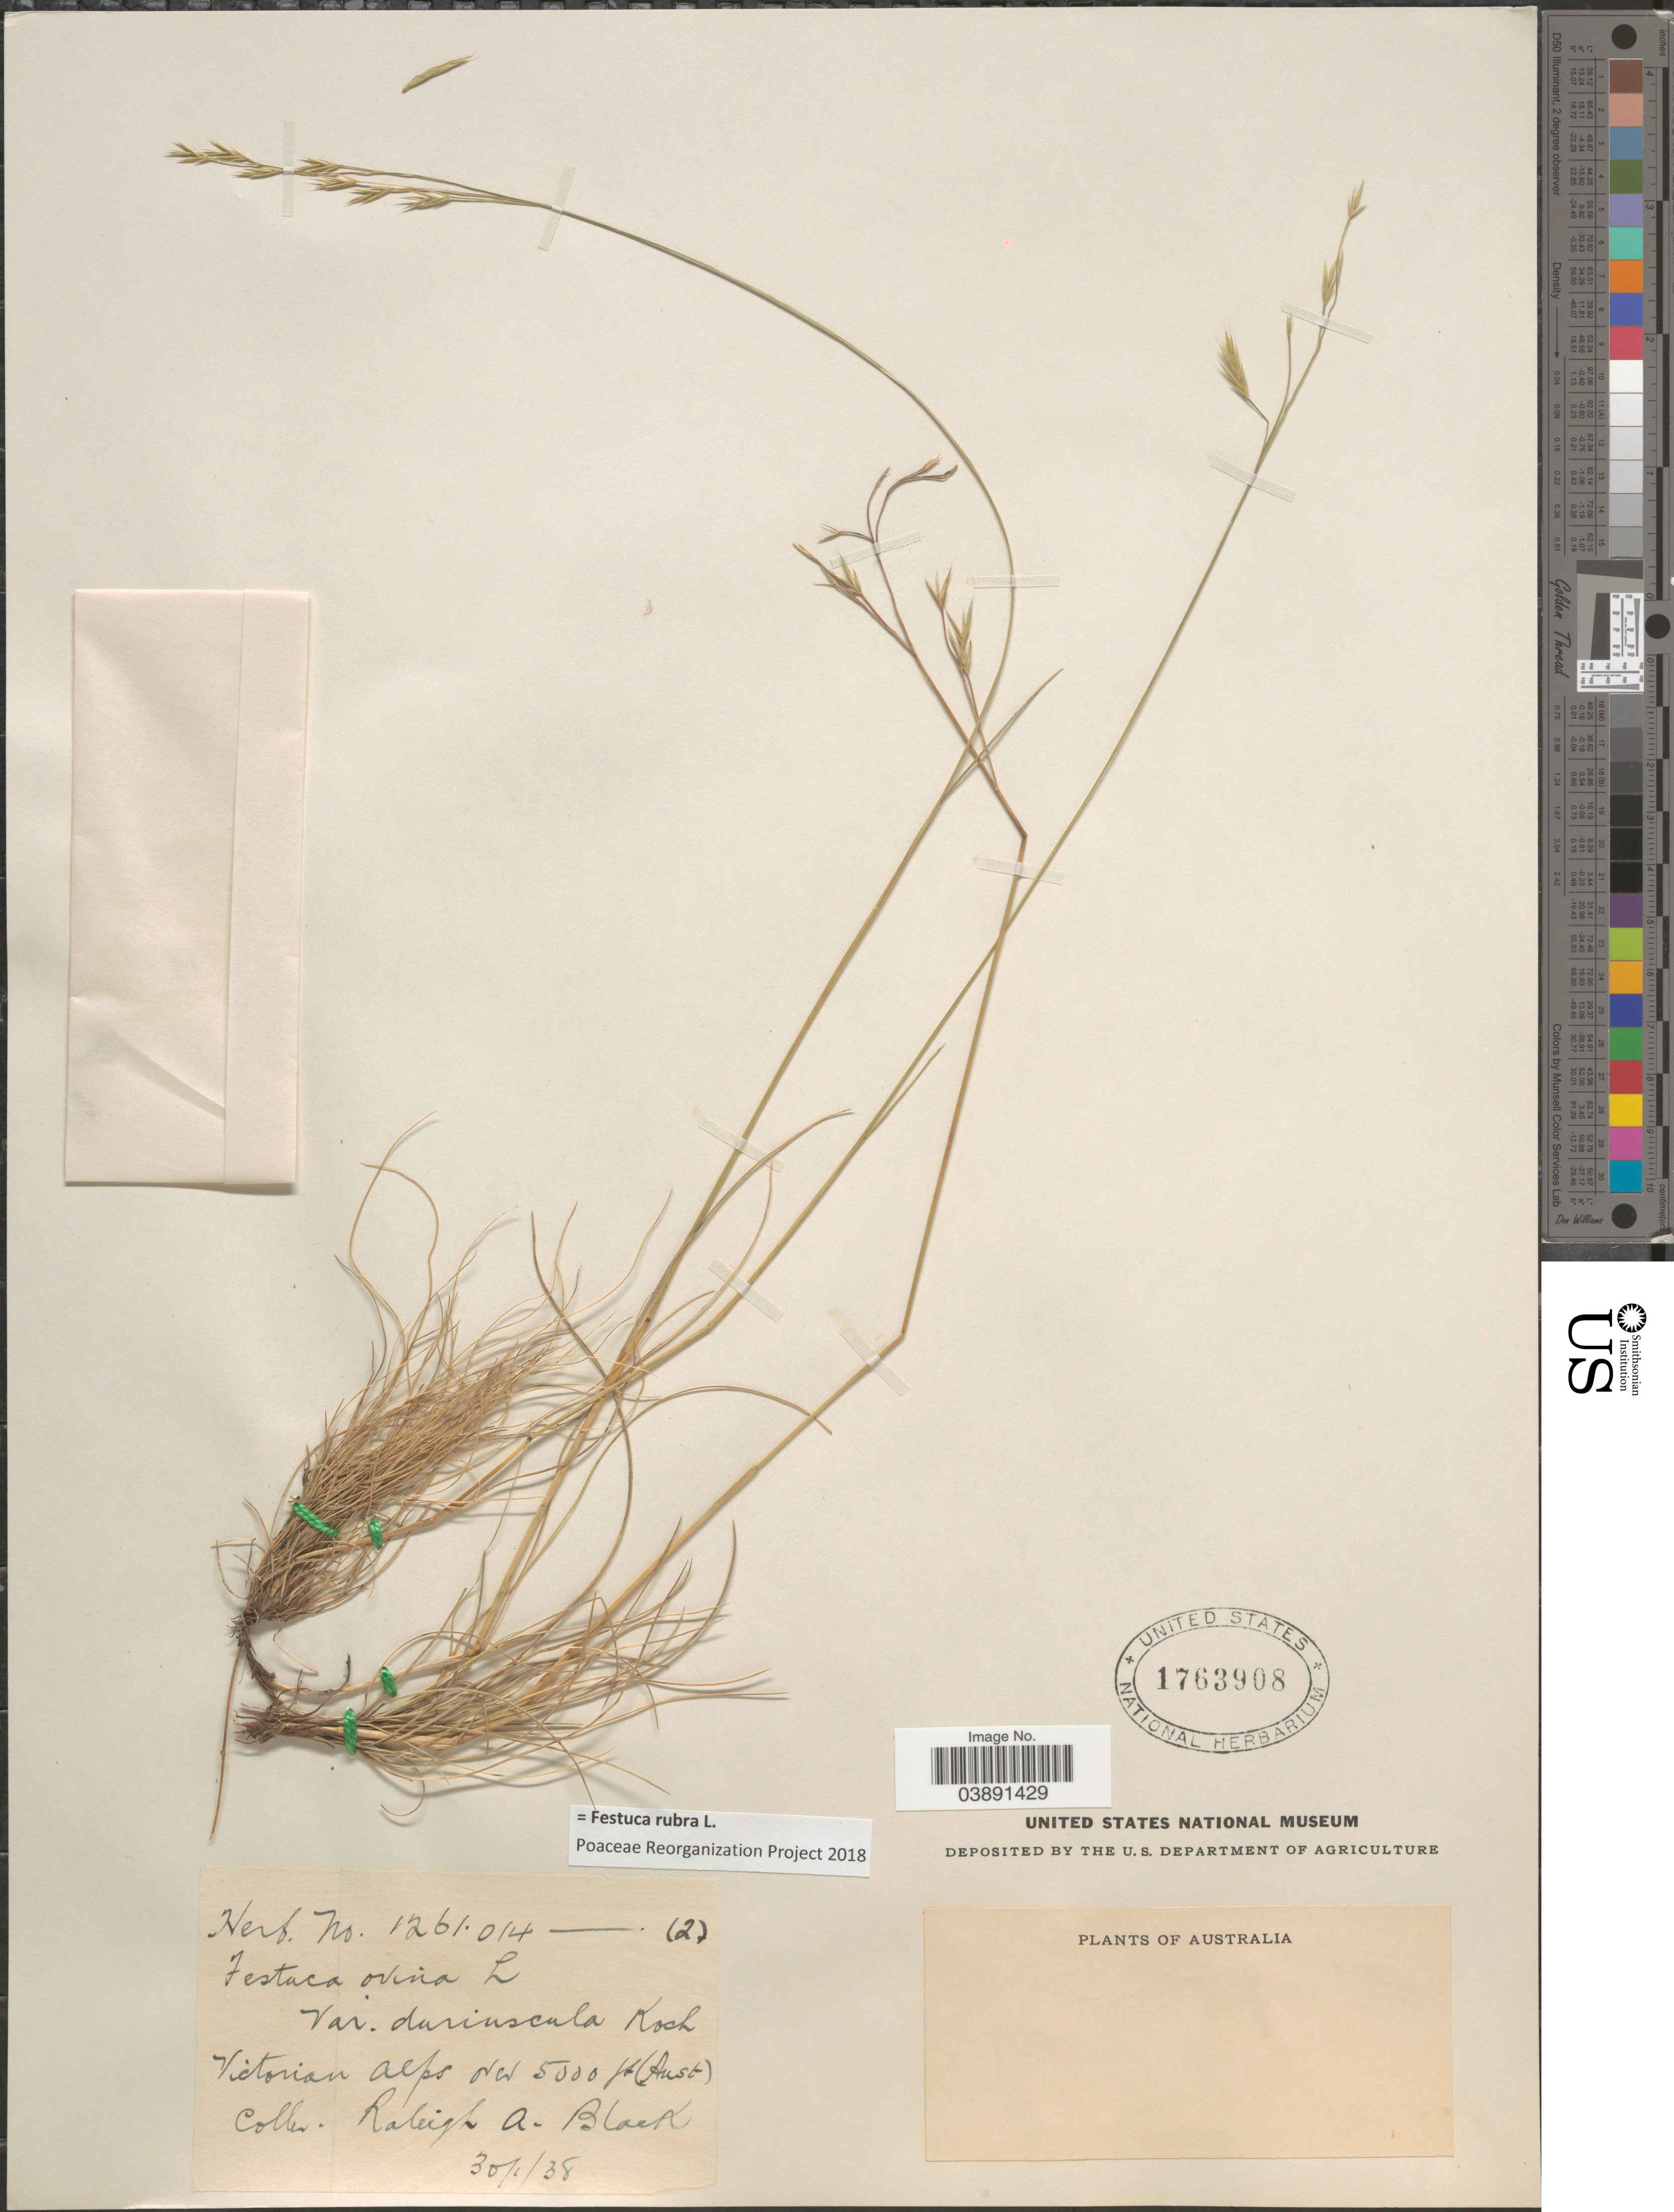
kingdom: Plantae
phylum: Tracheophyta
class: Liliopsida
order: Poales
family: Poaceae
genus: Festuca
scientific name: Festuca rubra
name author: L.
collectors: R. A. Black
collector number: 1261014-(2)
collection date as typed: Transcribed d/m/y: 30/1/38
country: Australia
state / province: Victoria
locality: Victoria Alps NW.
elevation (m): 1524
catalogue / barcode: US 1763908